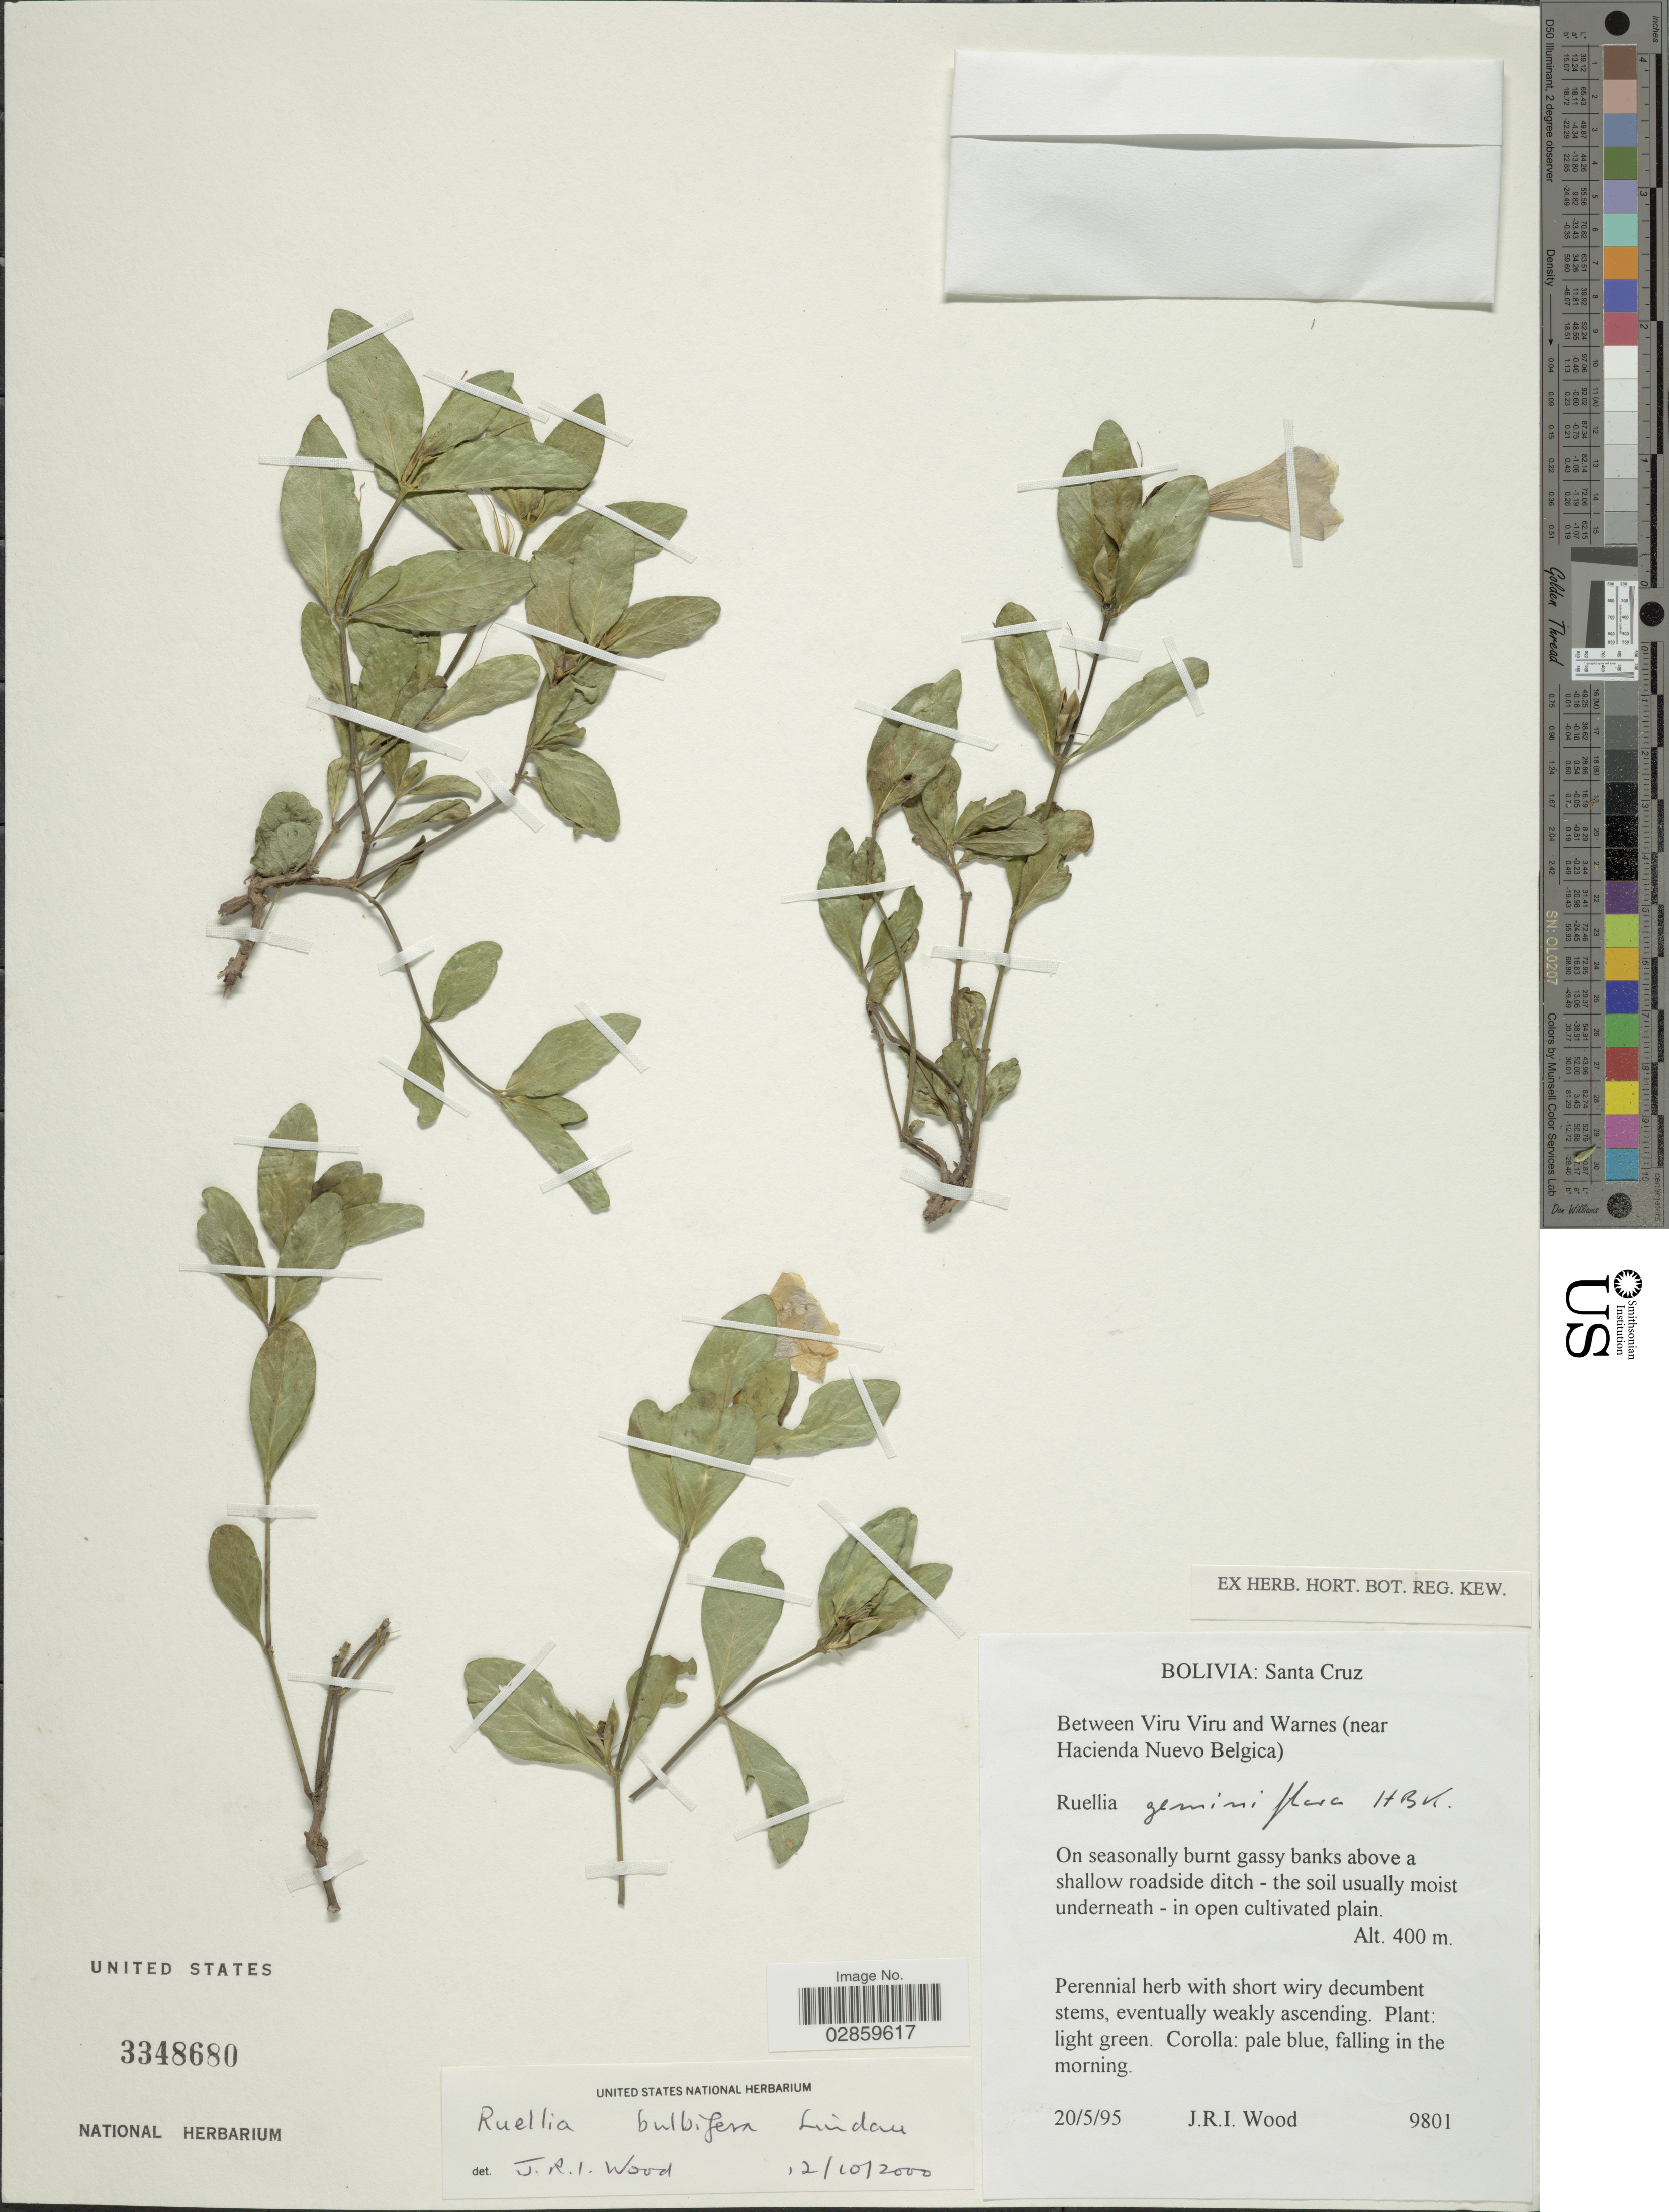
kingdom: Plantae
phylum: Tracheophyta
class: Magnoliopsida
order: Lamiales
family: Acanthaceae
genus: Ruellia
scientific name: Ruellia bulbifera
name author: Lindau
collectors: J. R. I. Wood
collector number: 9801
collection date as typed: Transcribed d/m/y: 20/5/95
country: Bolivia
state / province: Santa Cruz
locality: Between Viru Viru and Warnes (near Hacienda Nuevo Belgica).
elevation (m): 400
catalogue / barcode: US 3348680